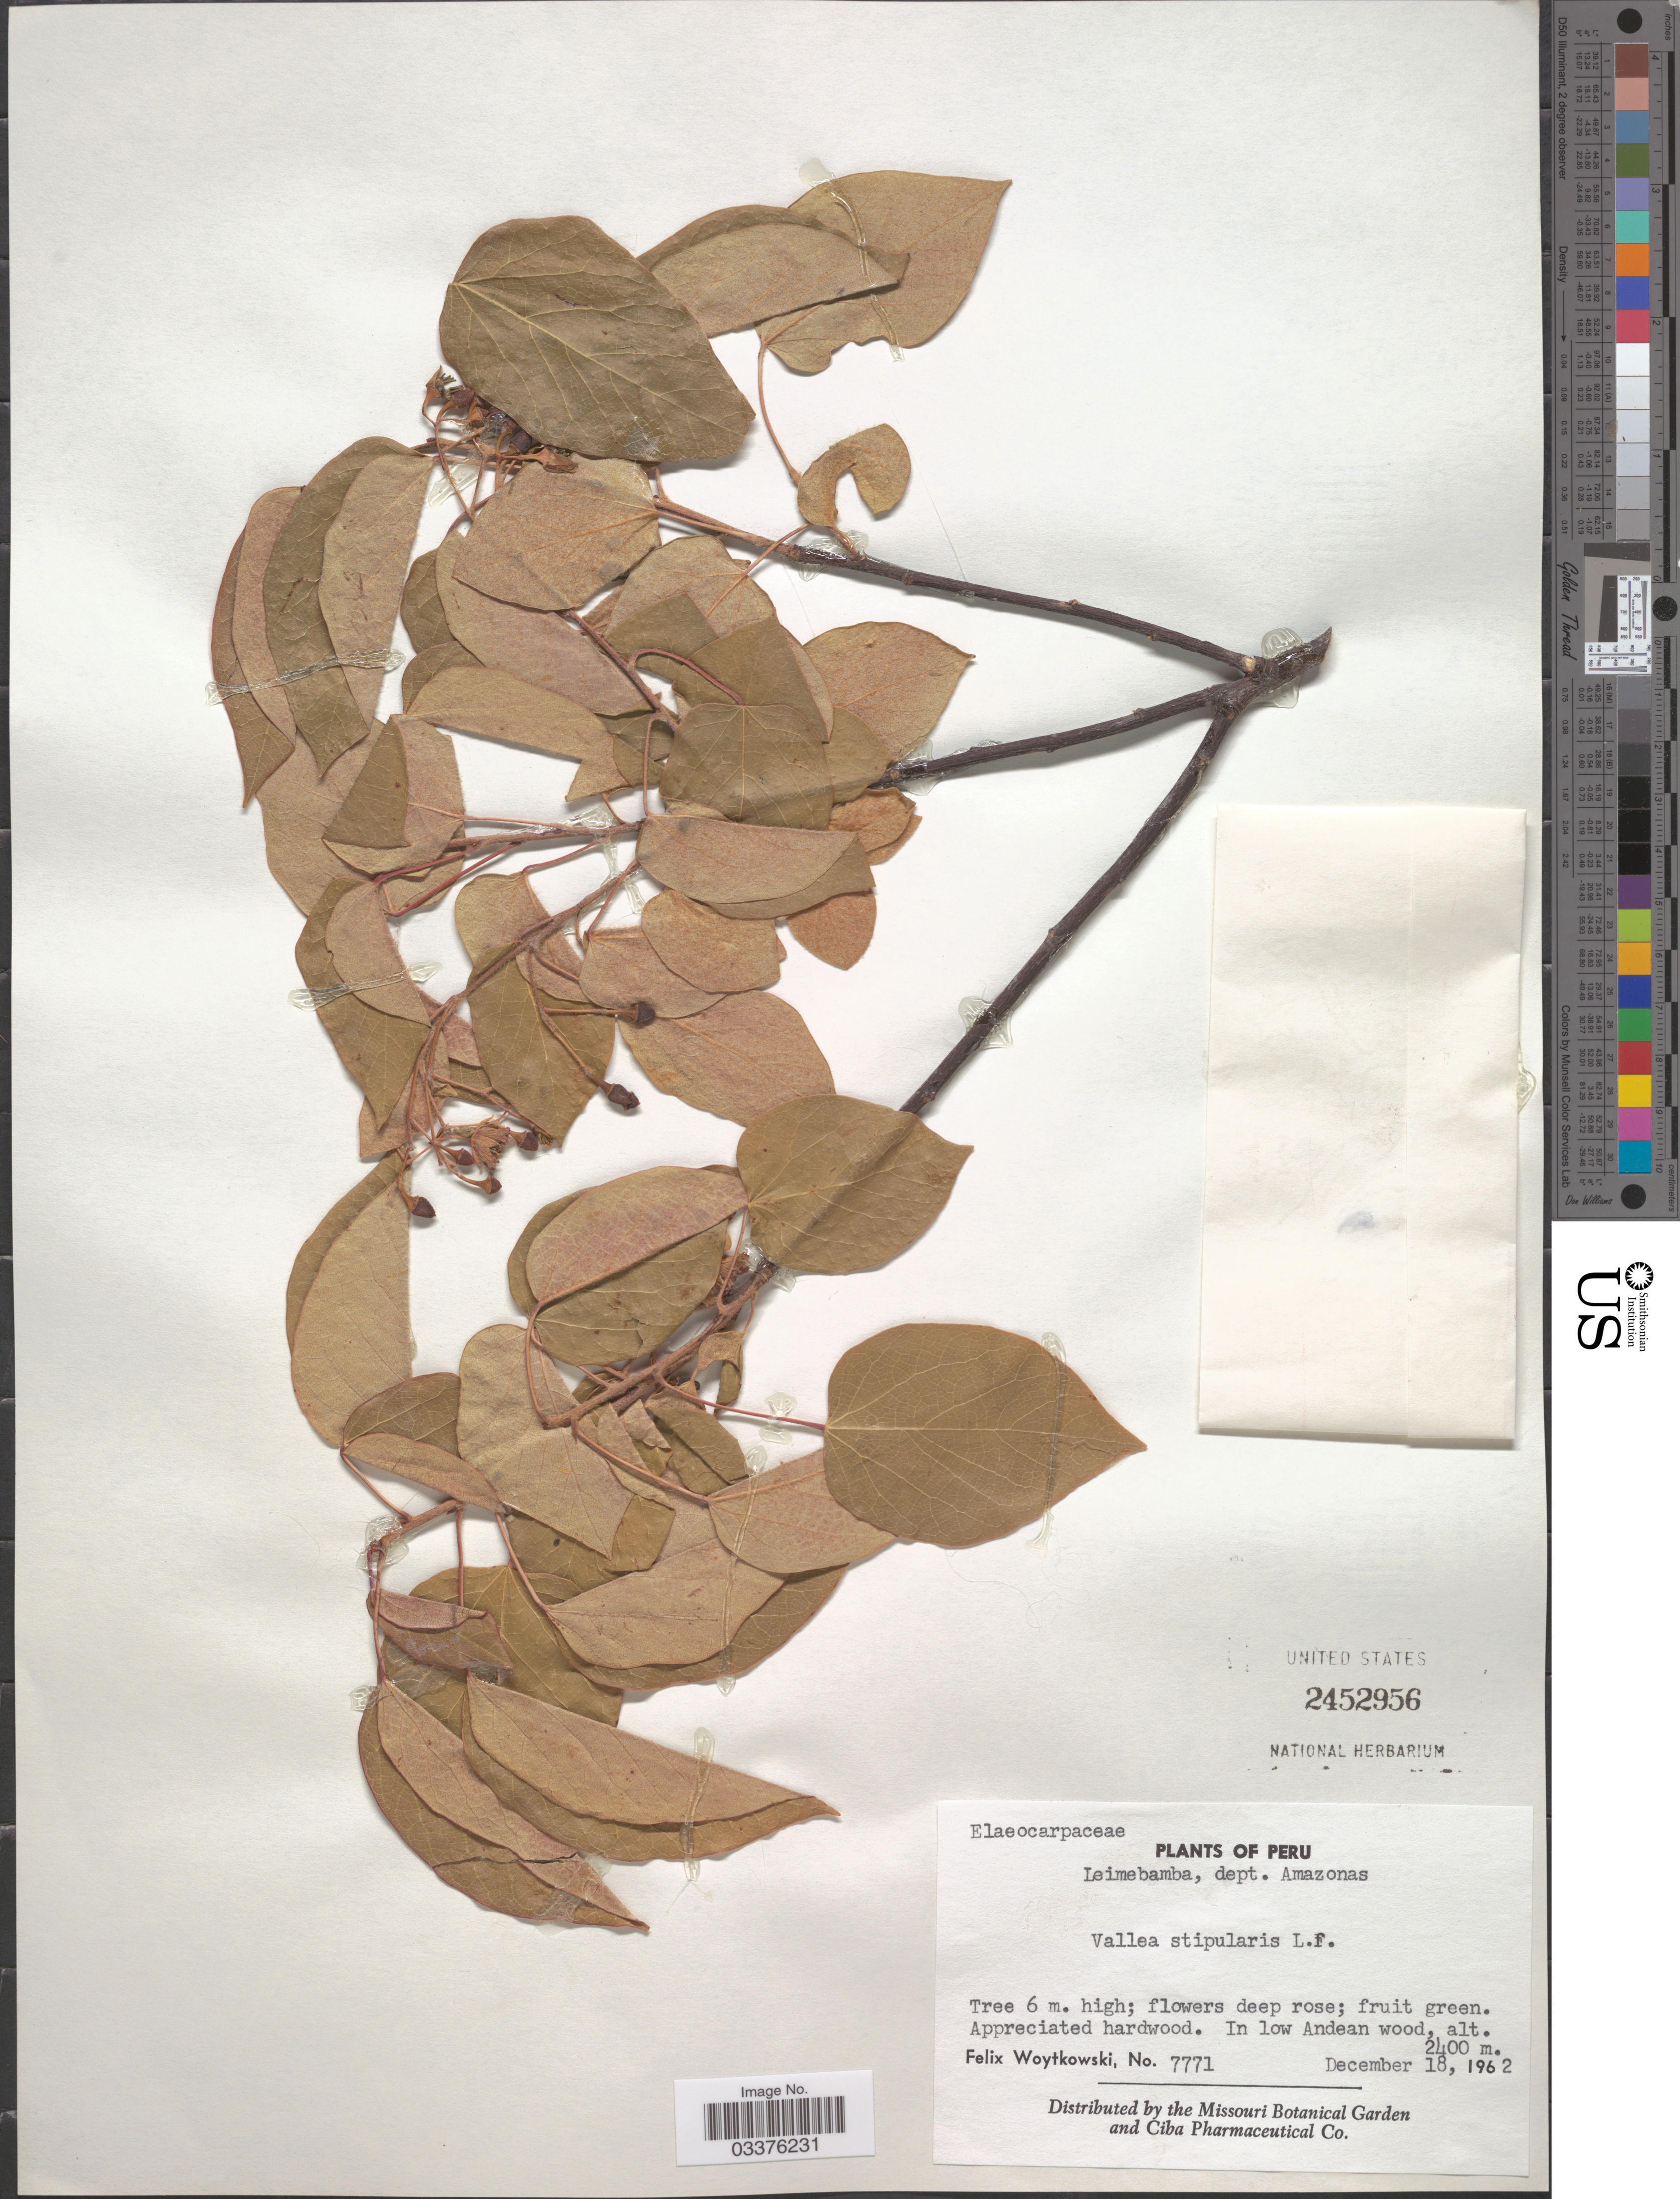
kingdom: Plantae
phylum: Tracheophyta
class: Magnoliopsida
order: Oxalidales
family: Elaeocarpaceae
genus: Vallea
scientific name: Vallea stipularis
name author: L. f.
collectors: F. Woytkowski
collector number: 7771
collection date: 1962-12-18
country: Peru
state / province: Amazonas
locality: Leimebamba, dept. Amazonas.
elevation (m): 2400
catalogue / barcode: US 2452956